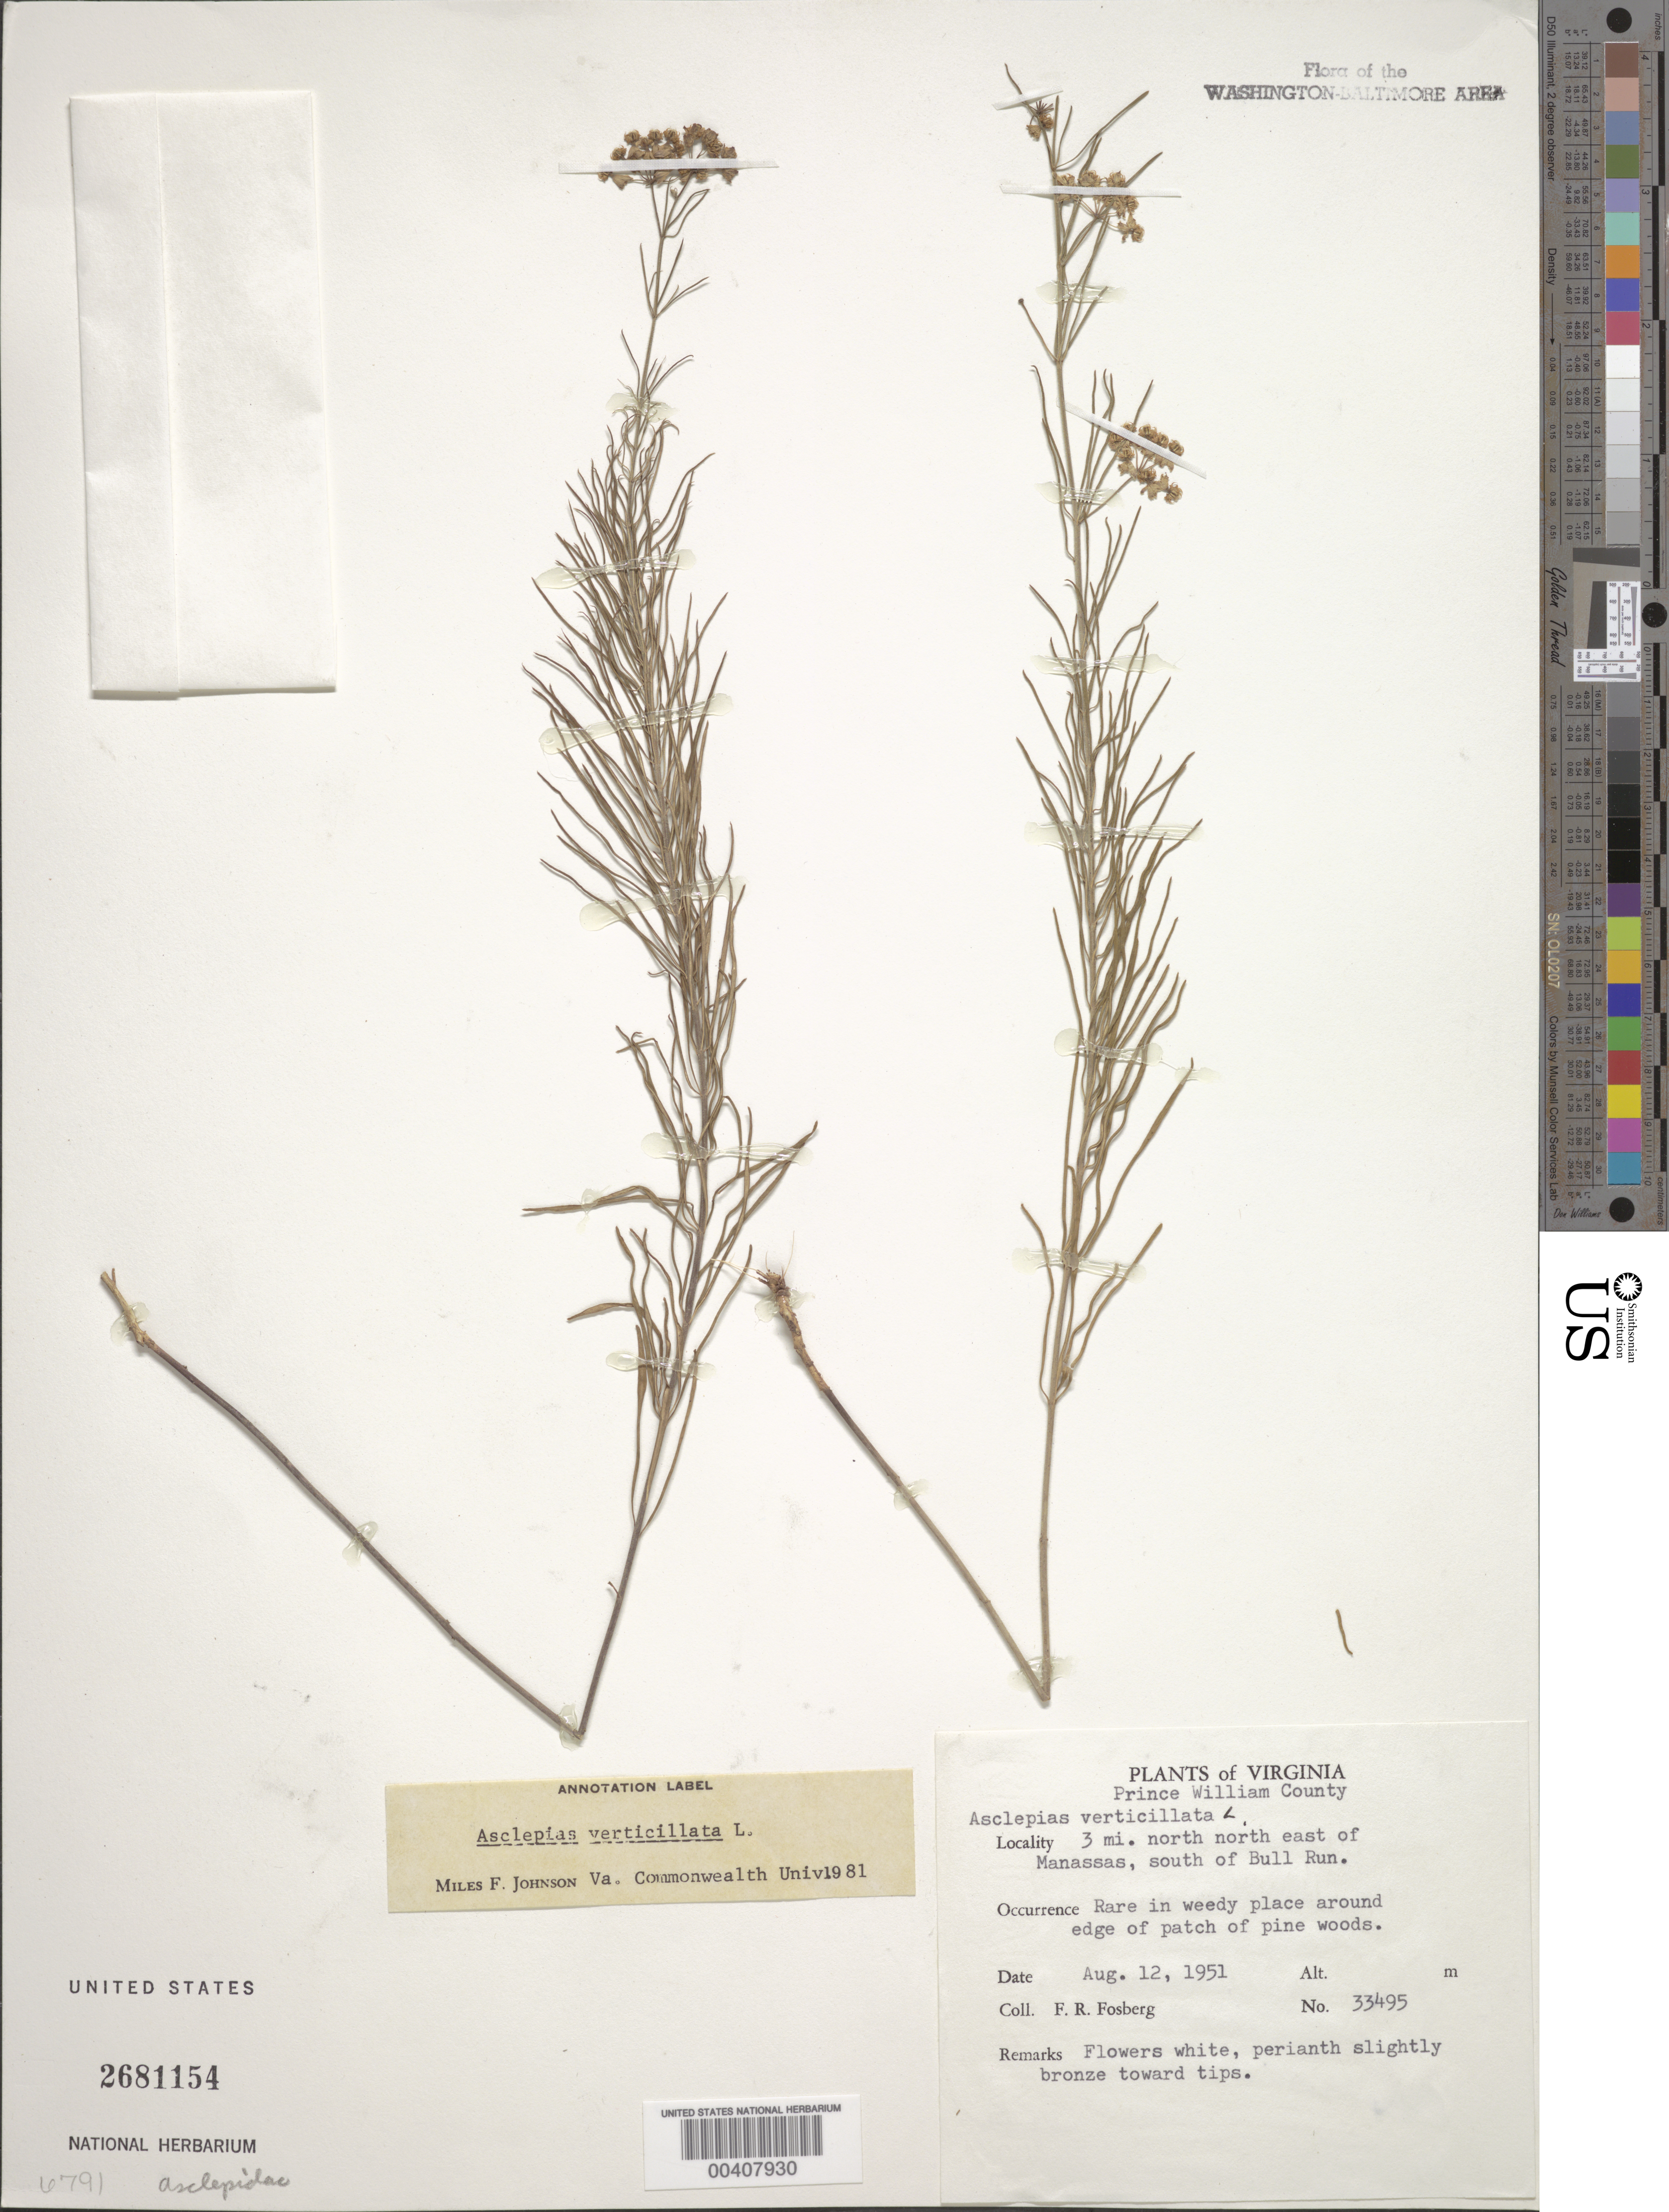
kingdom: Plantae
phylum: Tracheophyta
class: Magnoliopsida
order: Gentianales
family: Apocynaceae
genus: Asclepias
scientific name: Asclepias verticillata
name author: L.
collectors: F. R. Fosberg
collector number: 33495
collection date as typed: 12 Aug 1951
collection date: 1951-08-12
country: United States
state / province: Virginia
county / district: Prince William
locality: North-northeast of Manassas, south of Bull Run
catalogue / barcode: US 2681154